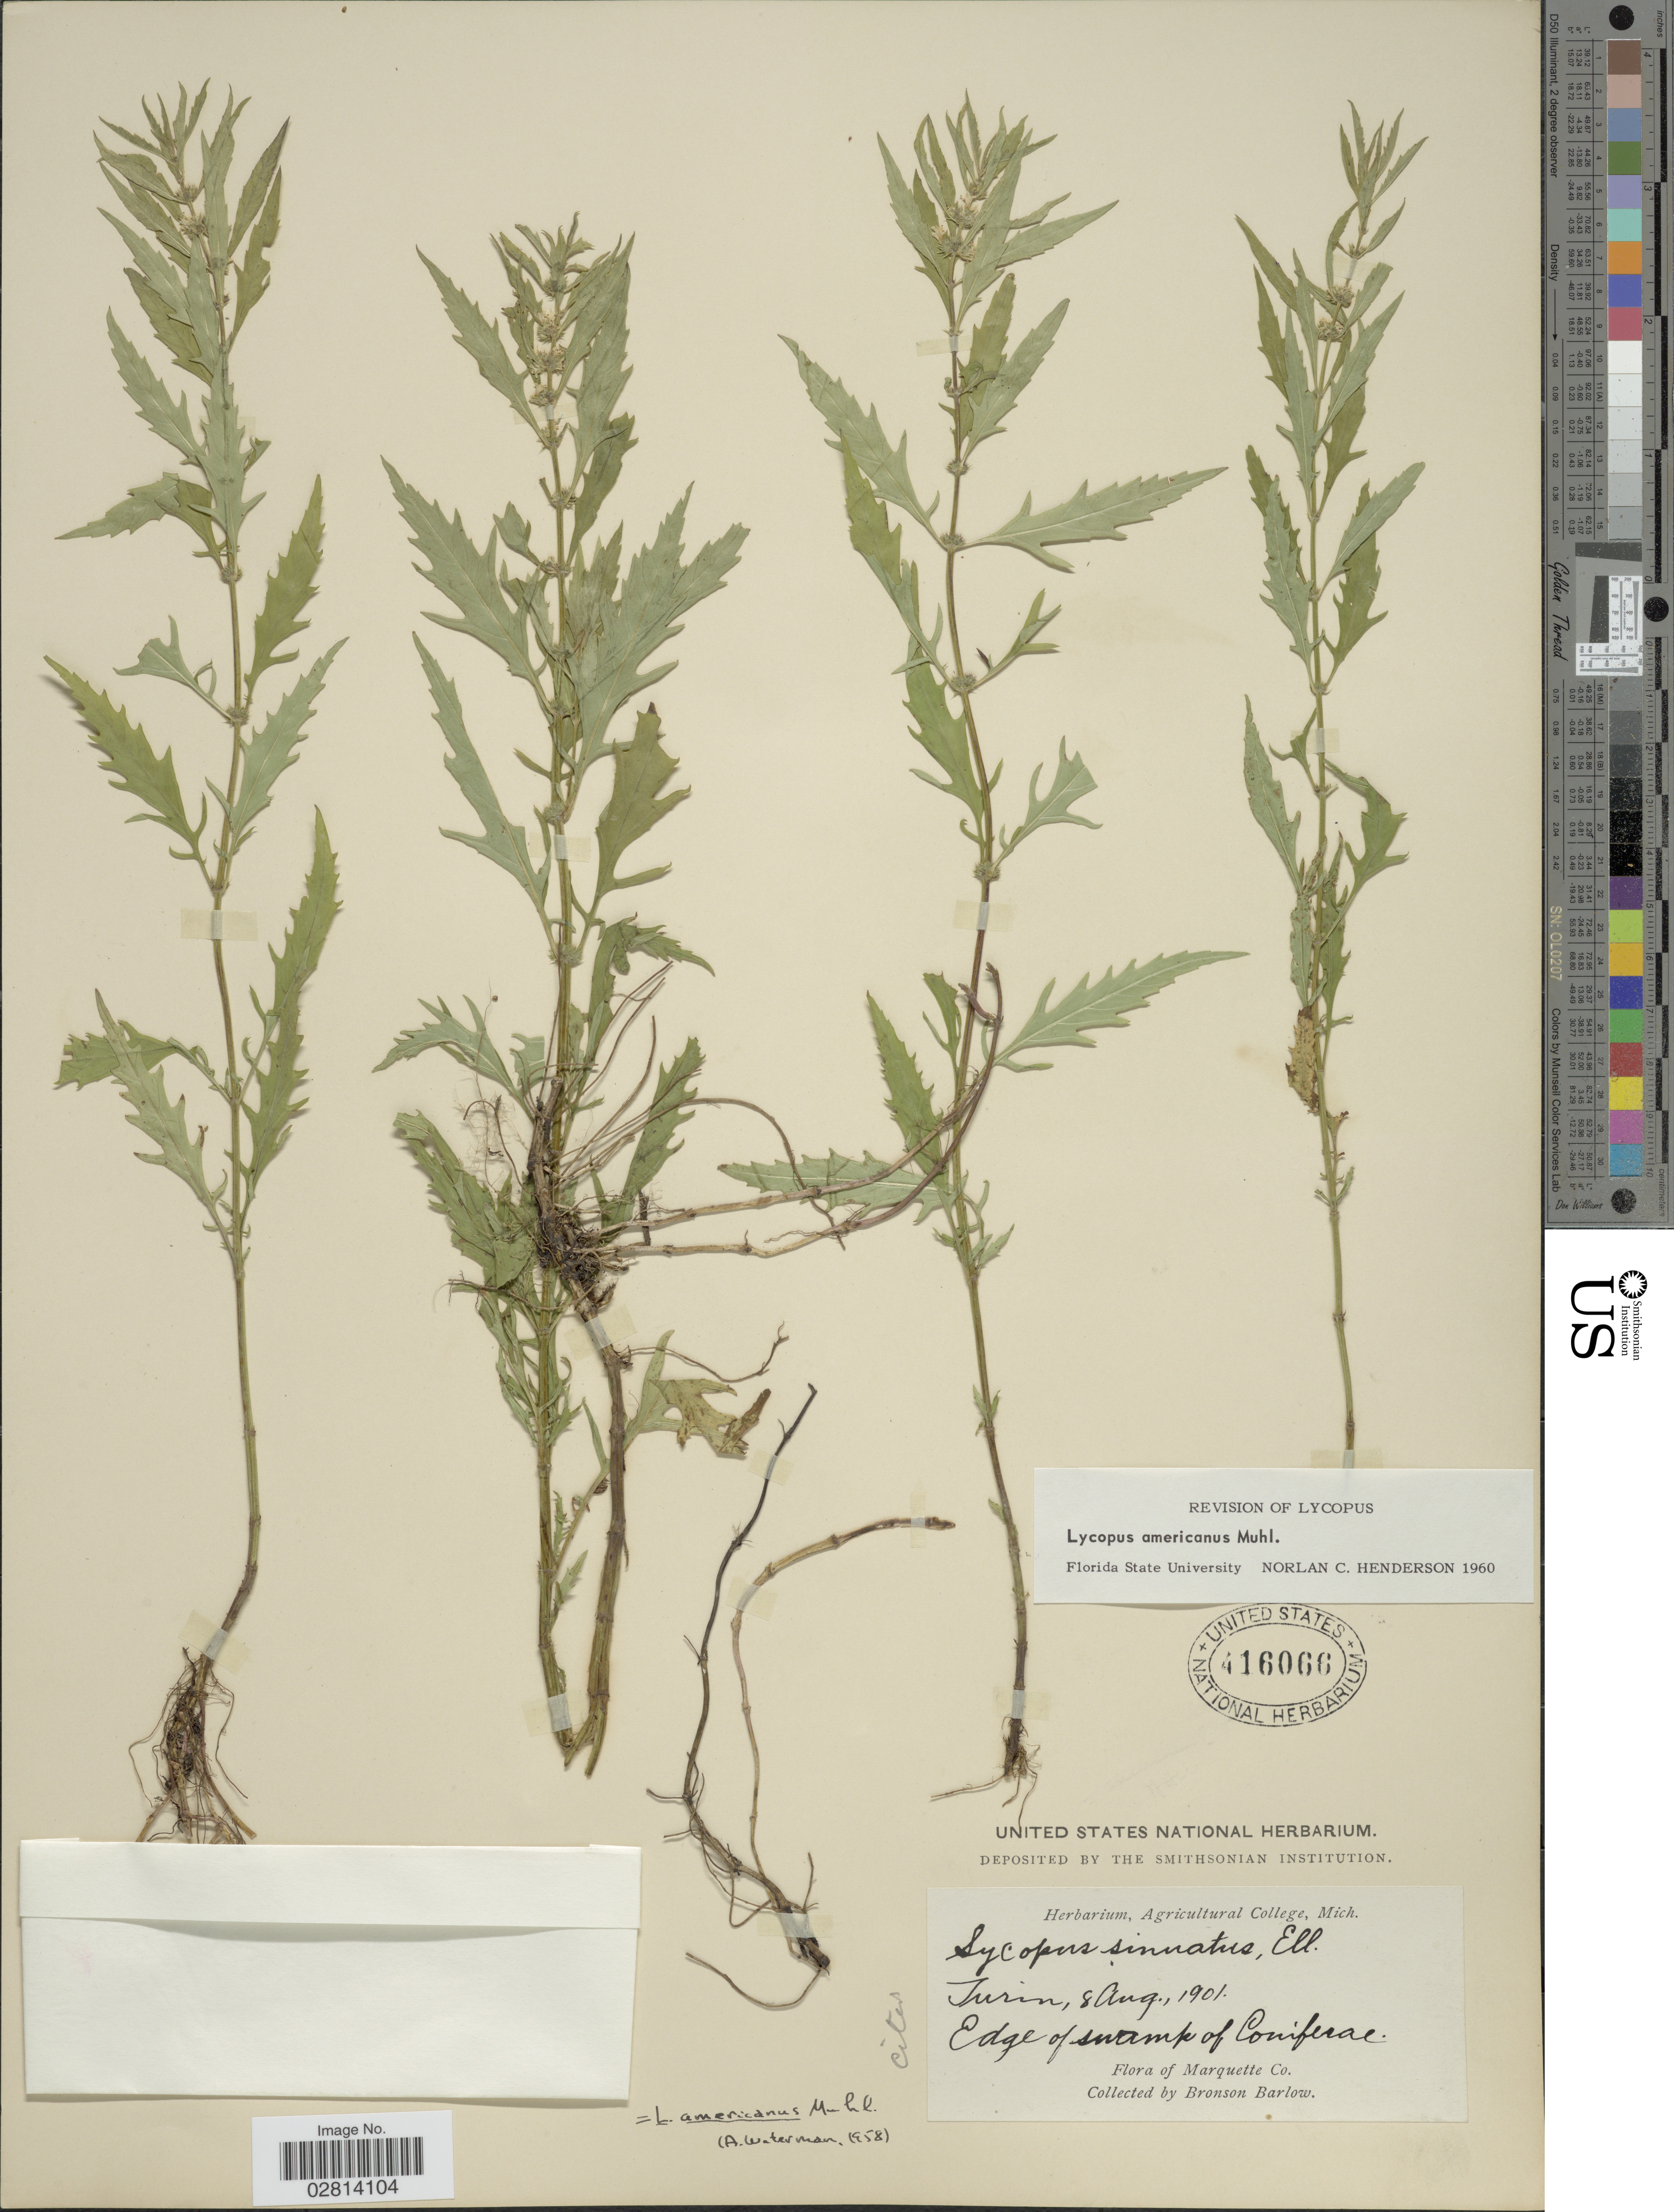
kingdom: Plantae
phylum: Tracheophyta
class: Magnoliopsida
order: Lamiales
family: Lamiaceae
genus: Lycopus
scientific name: Lycopus americanus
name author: Muhl. ex W.P.C. Barton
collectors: Barlow, B.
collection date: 1901-08-08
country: United States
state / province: Michigan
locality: Turin, Edge of swamp of Coniferae, Marquette Co.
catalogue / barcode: US 416066